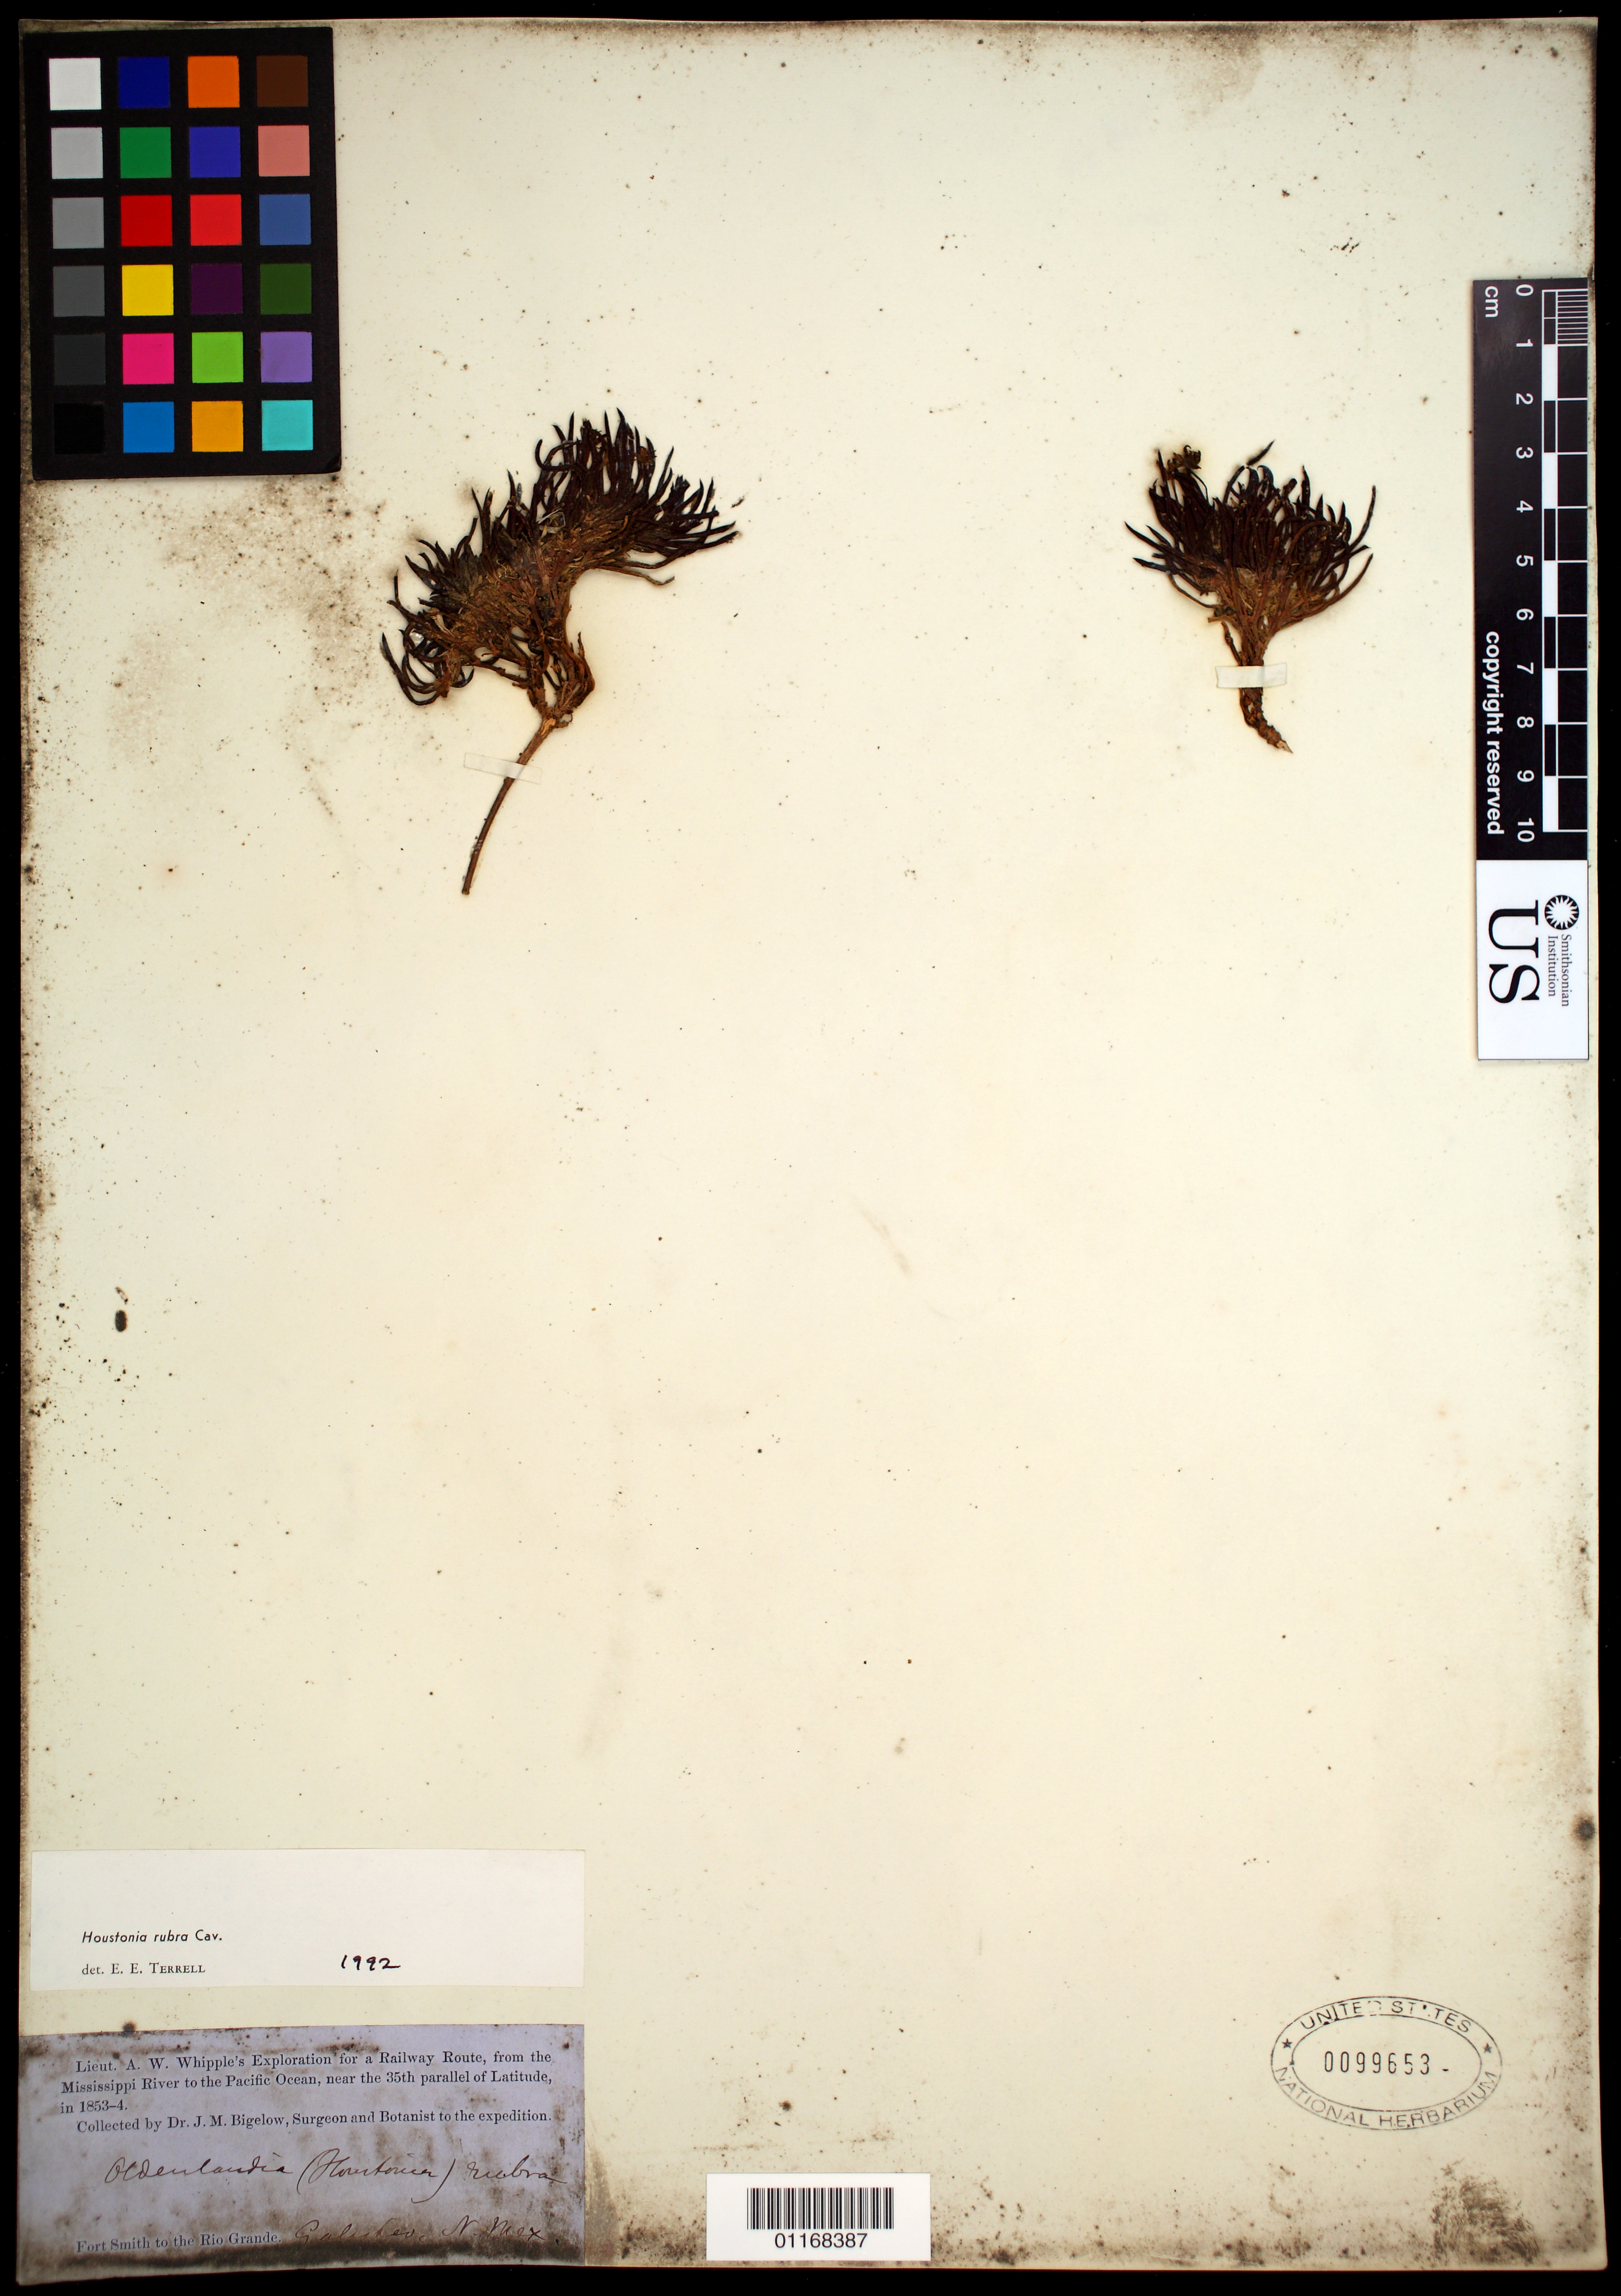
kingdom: Plantae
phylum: Tracheophyta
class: Magnoliopsida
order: Gentianales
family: Rubiaceae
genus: Houstonia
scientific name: Houstonia rubra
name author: Cav.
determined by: Terrell, E. E.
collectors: J. M. Bigelow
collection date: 1853/1854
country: United States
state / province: New Mexico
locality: Galisteo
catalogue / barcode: US 99653